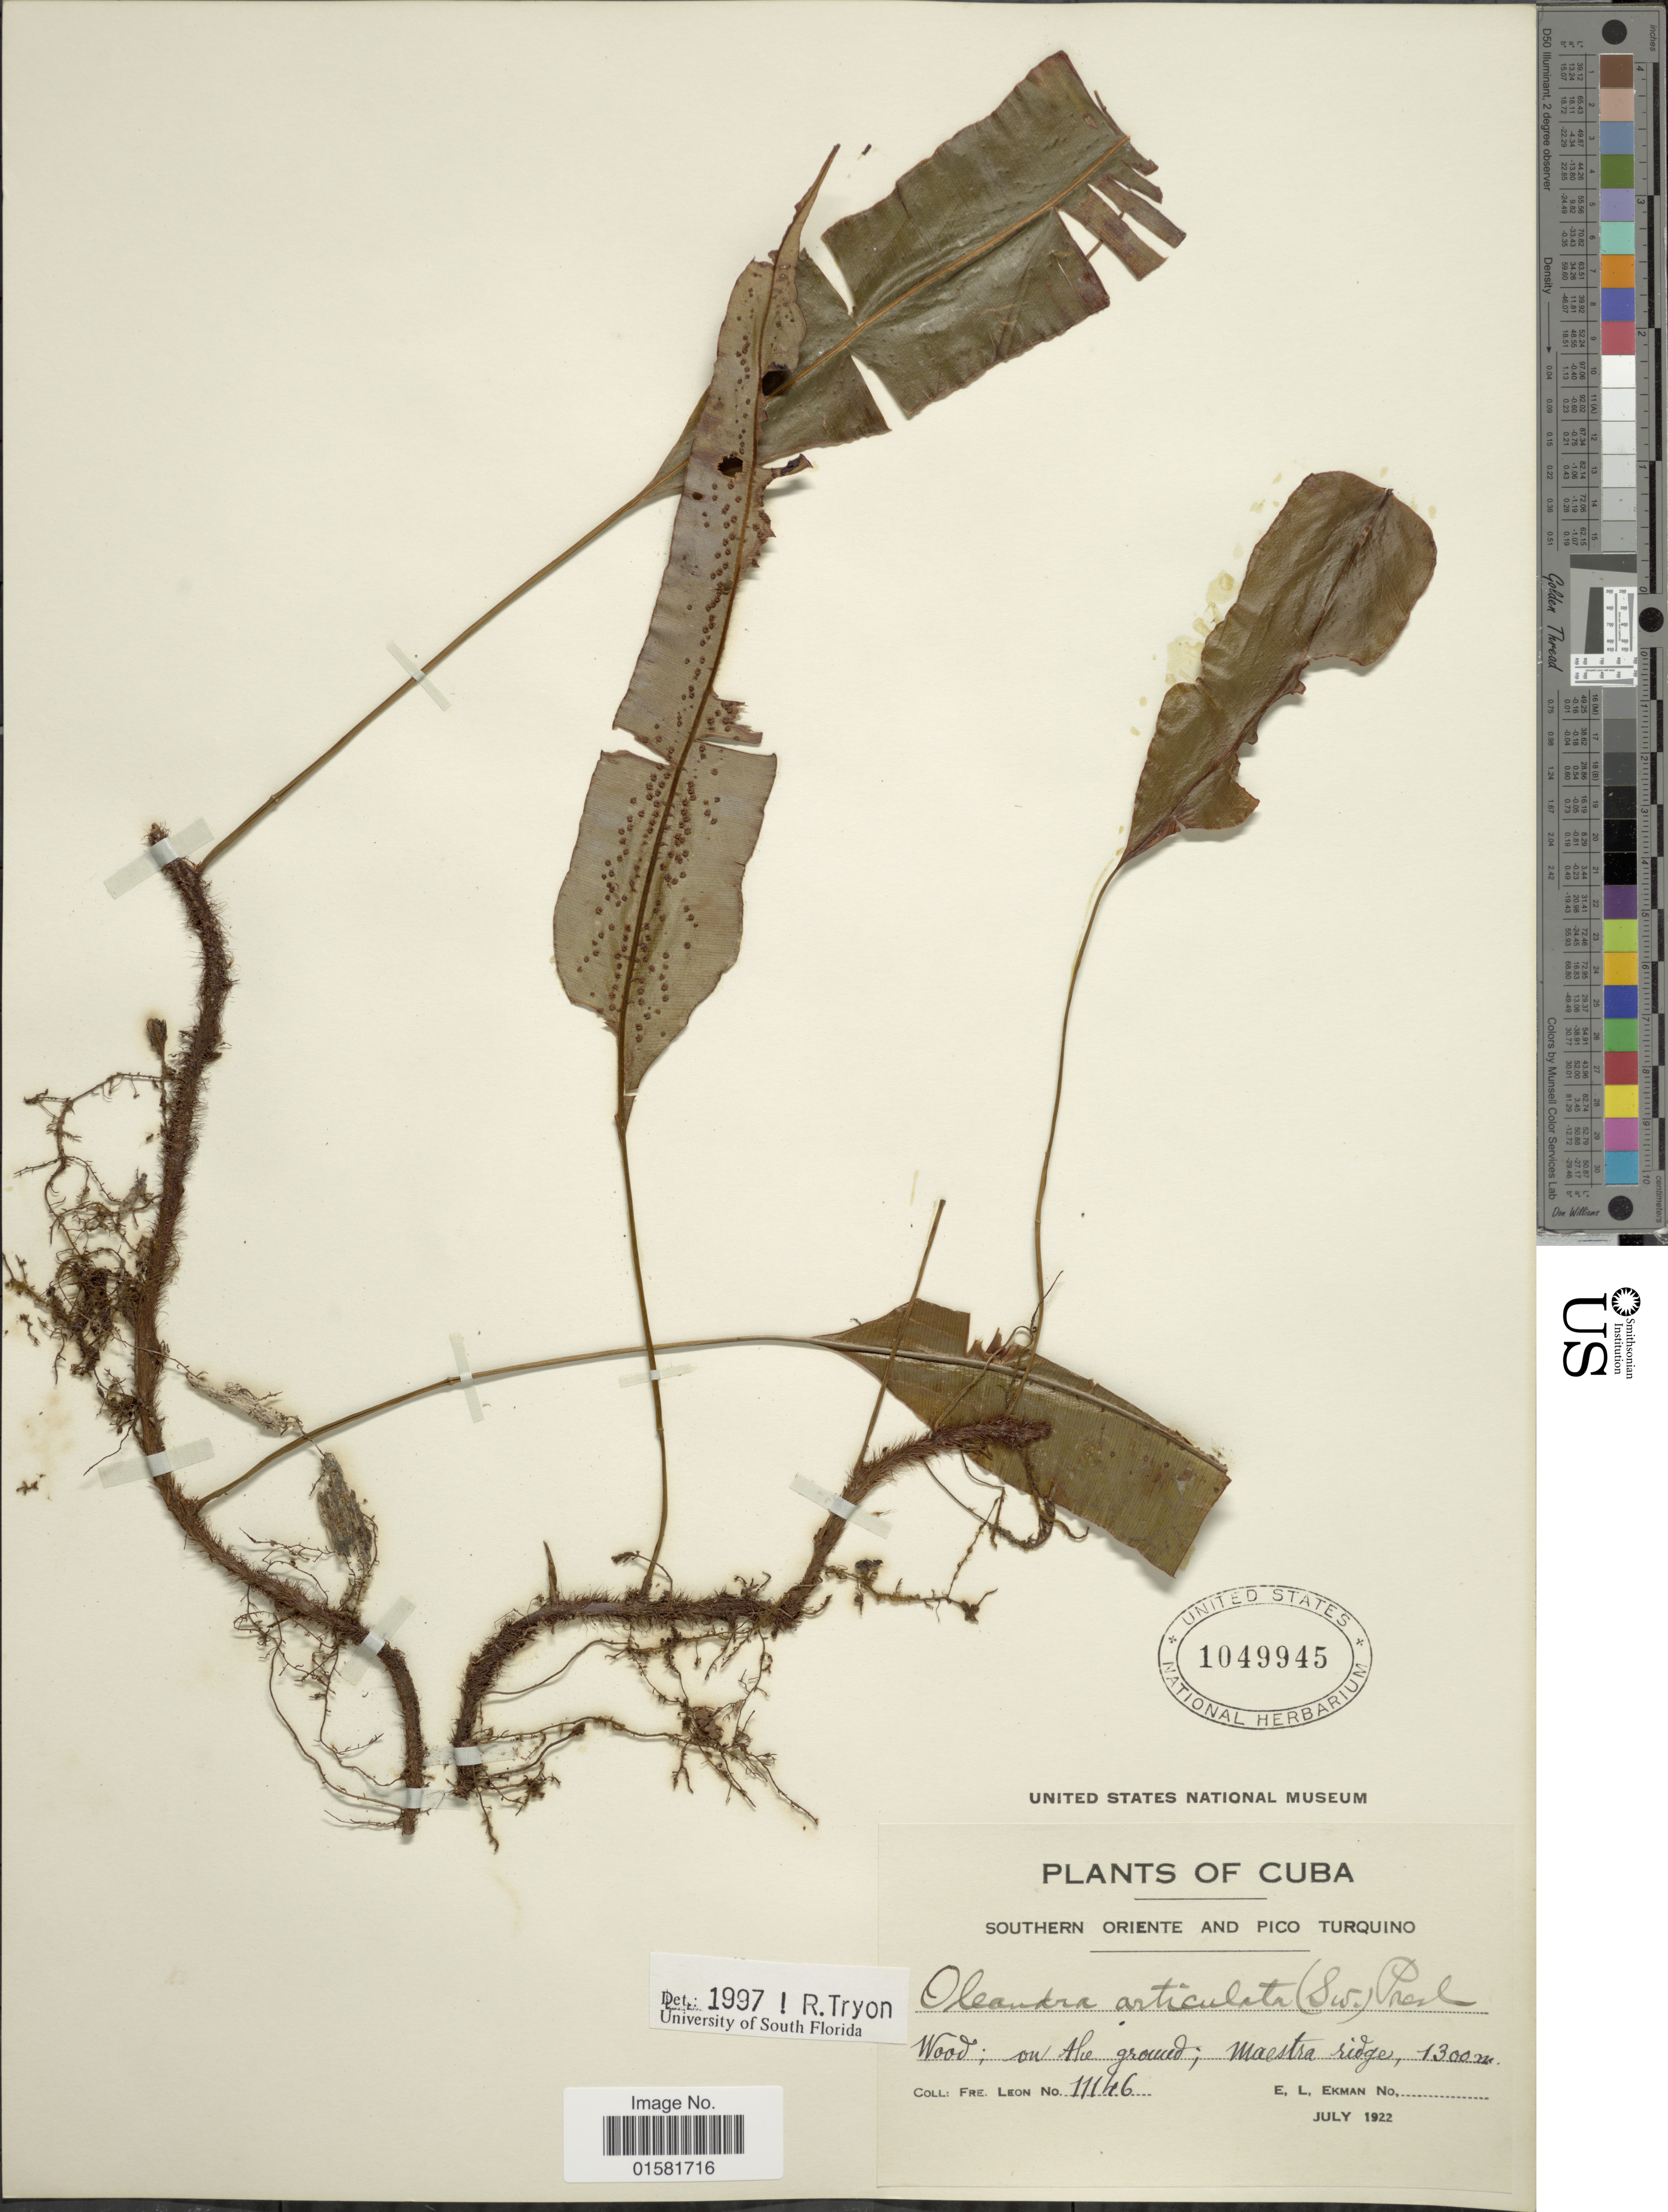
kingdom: Plantae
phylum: Tracheophyta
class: Polypodiopsida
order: Polypodiales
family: Oleandraceae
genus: Oleandra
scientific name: Oleandra articulata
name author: (Sw.) C. Presl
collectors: Bro. León & E. L. Ekman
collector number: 11146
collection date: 1922-07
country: Cuba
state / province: Oriente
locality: Cuba, Southern Oriente and Pico Turquino, Maestra ridge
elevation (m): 1300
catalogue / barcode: US 1049945